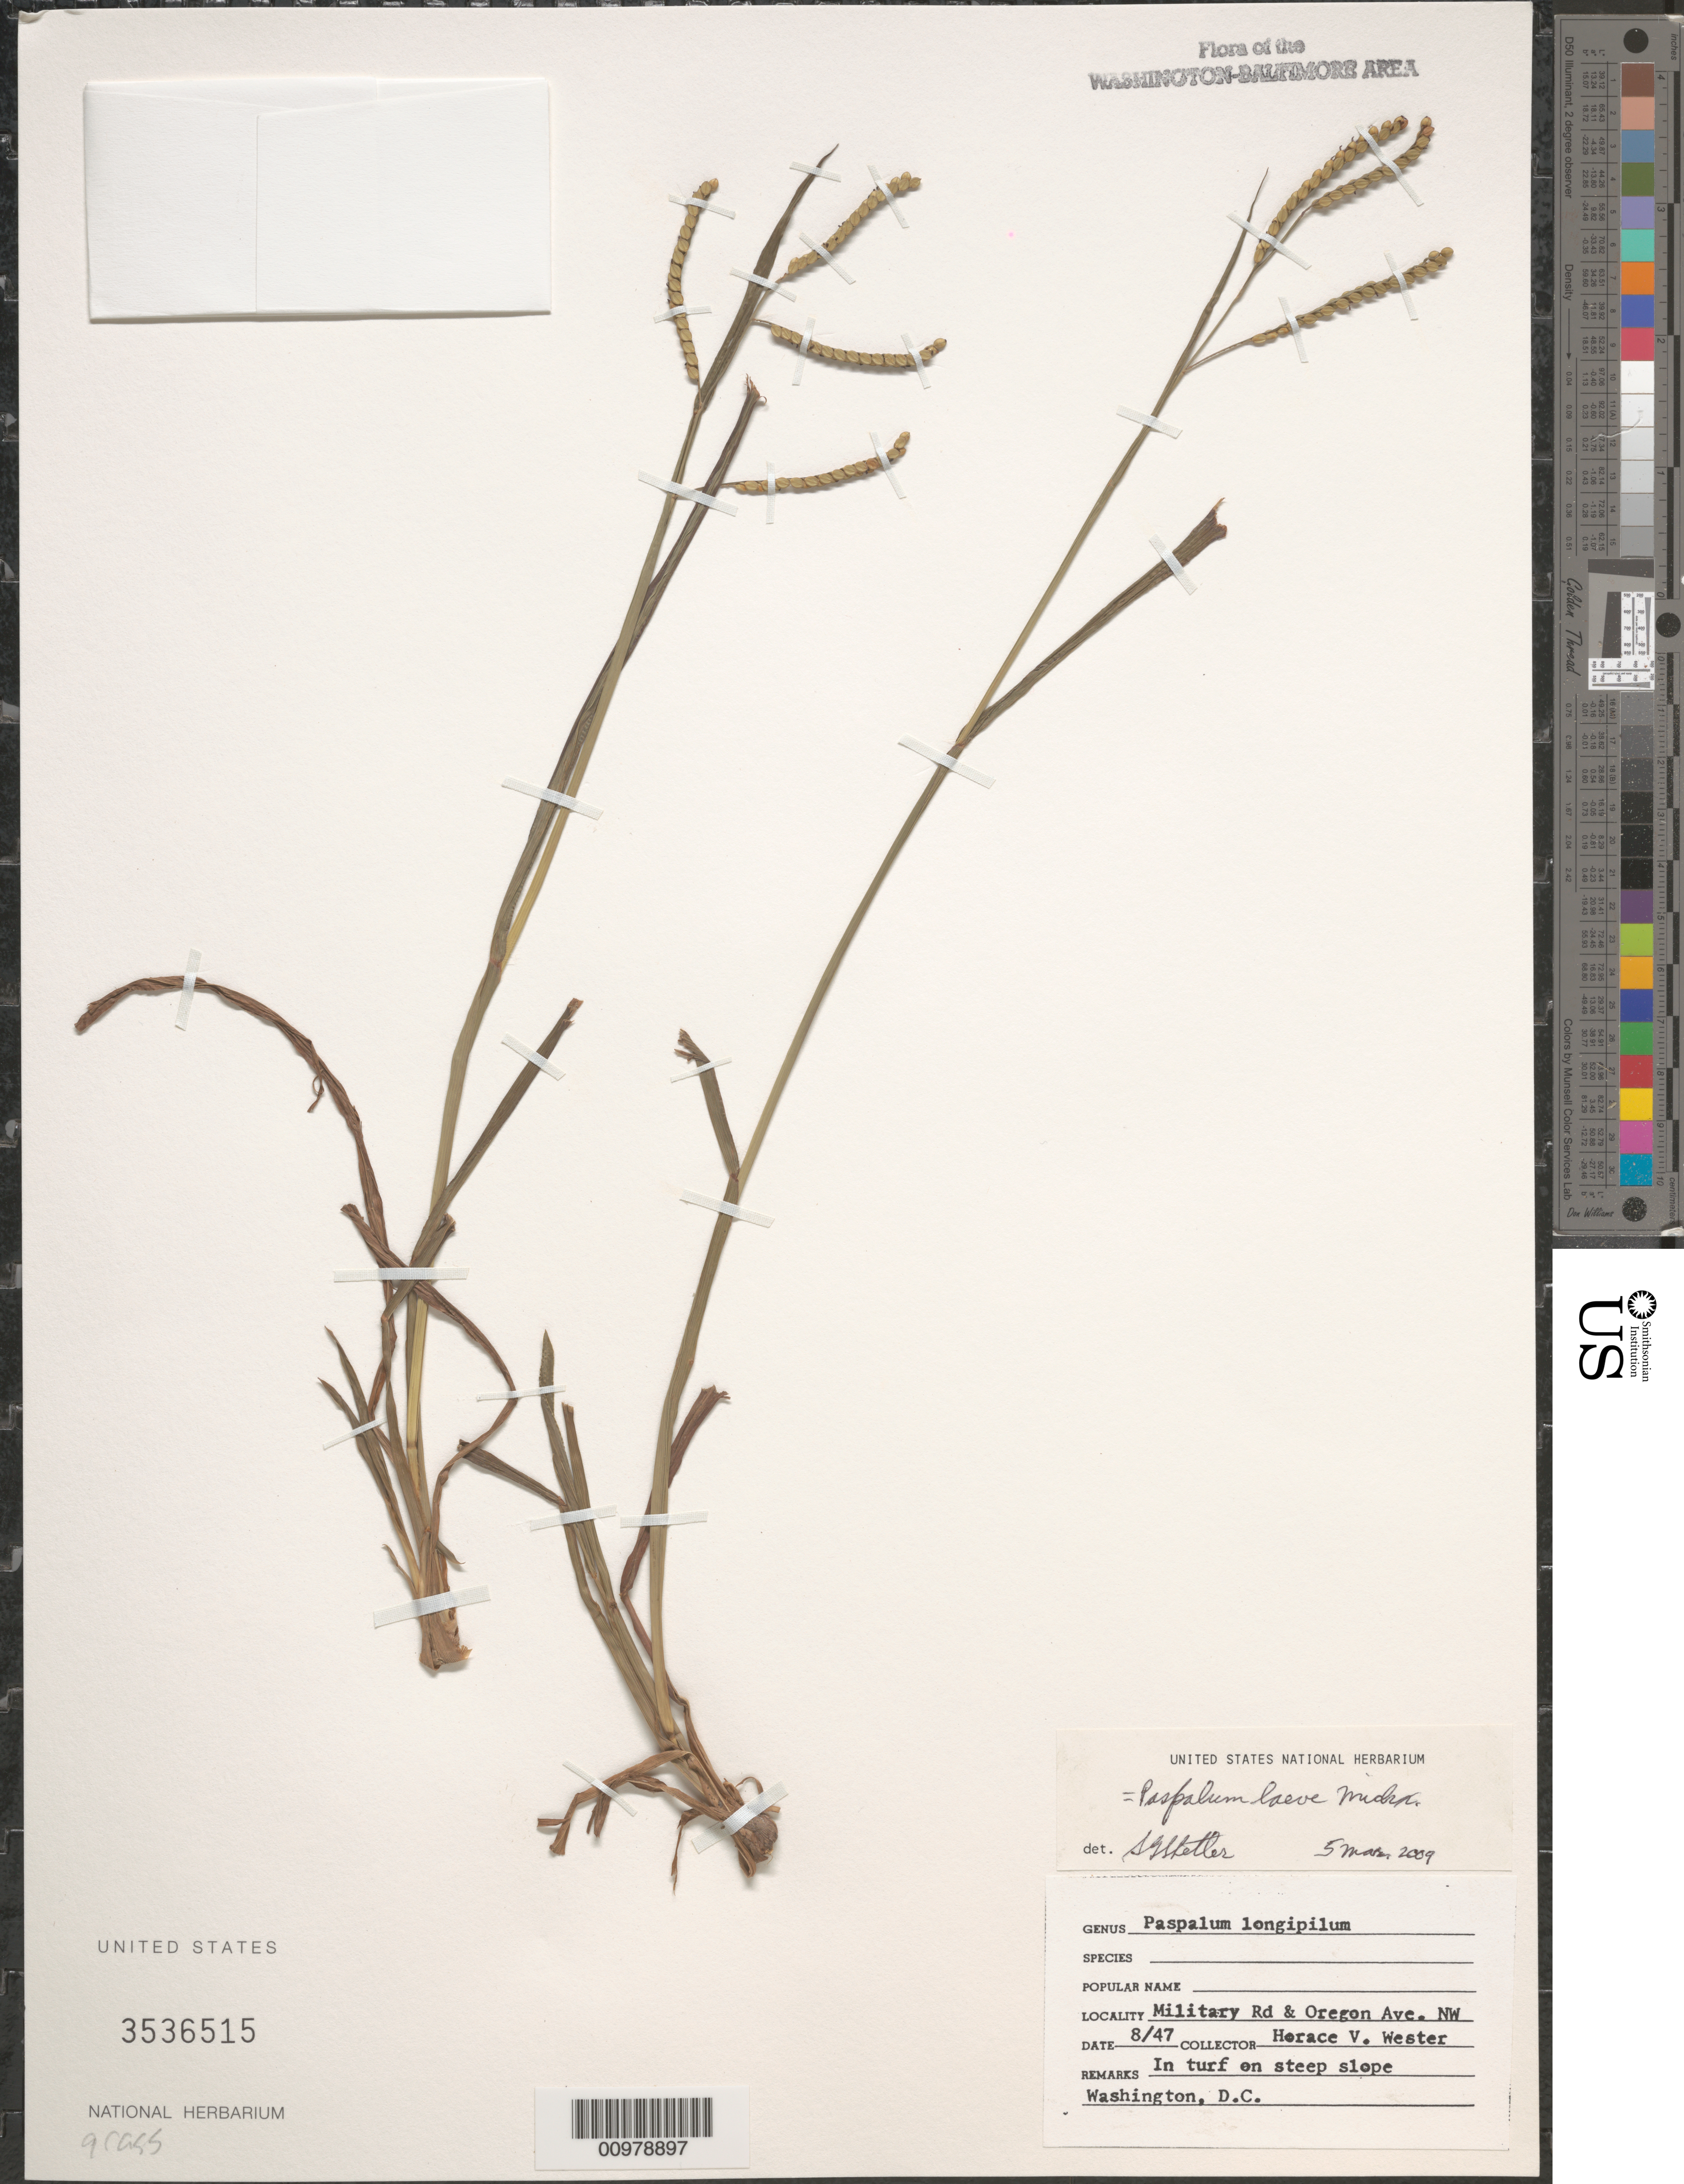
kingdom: Plantae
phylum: Tracheophyta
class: Liliopsida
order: Poales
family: Poaceae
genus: Paspalum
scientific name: Paspalum laeve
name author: Michx.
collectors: H. Wester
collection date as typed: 8/47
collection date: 1947-08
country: United States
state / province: District of Columbia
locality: Military Rd. & Oregon Ave. NW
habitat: in turf on steep slope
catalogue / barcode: US 3536515